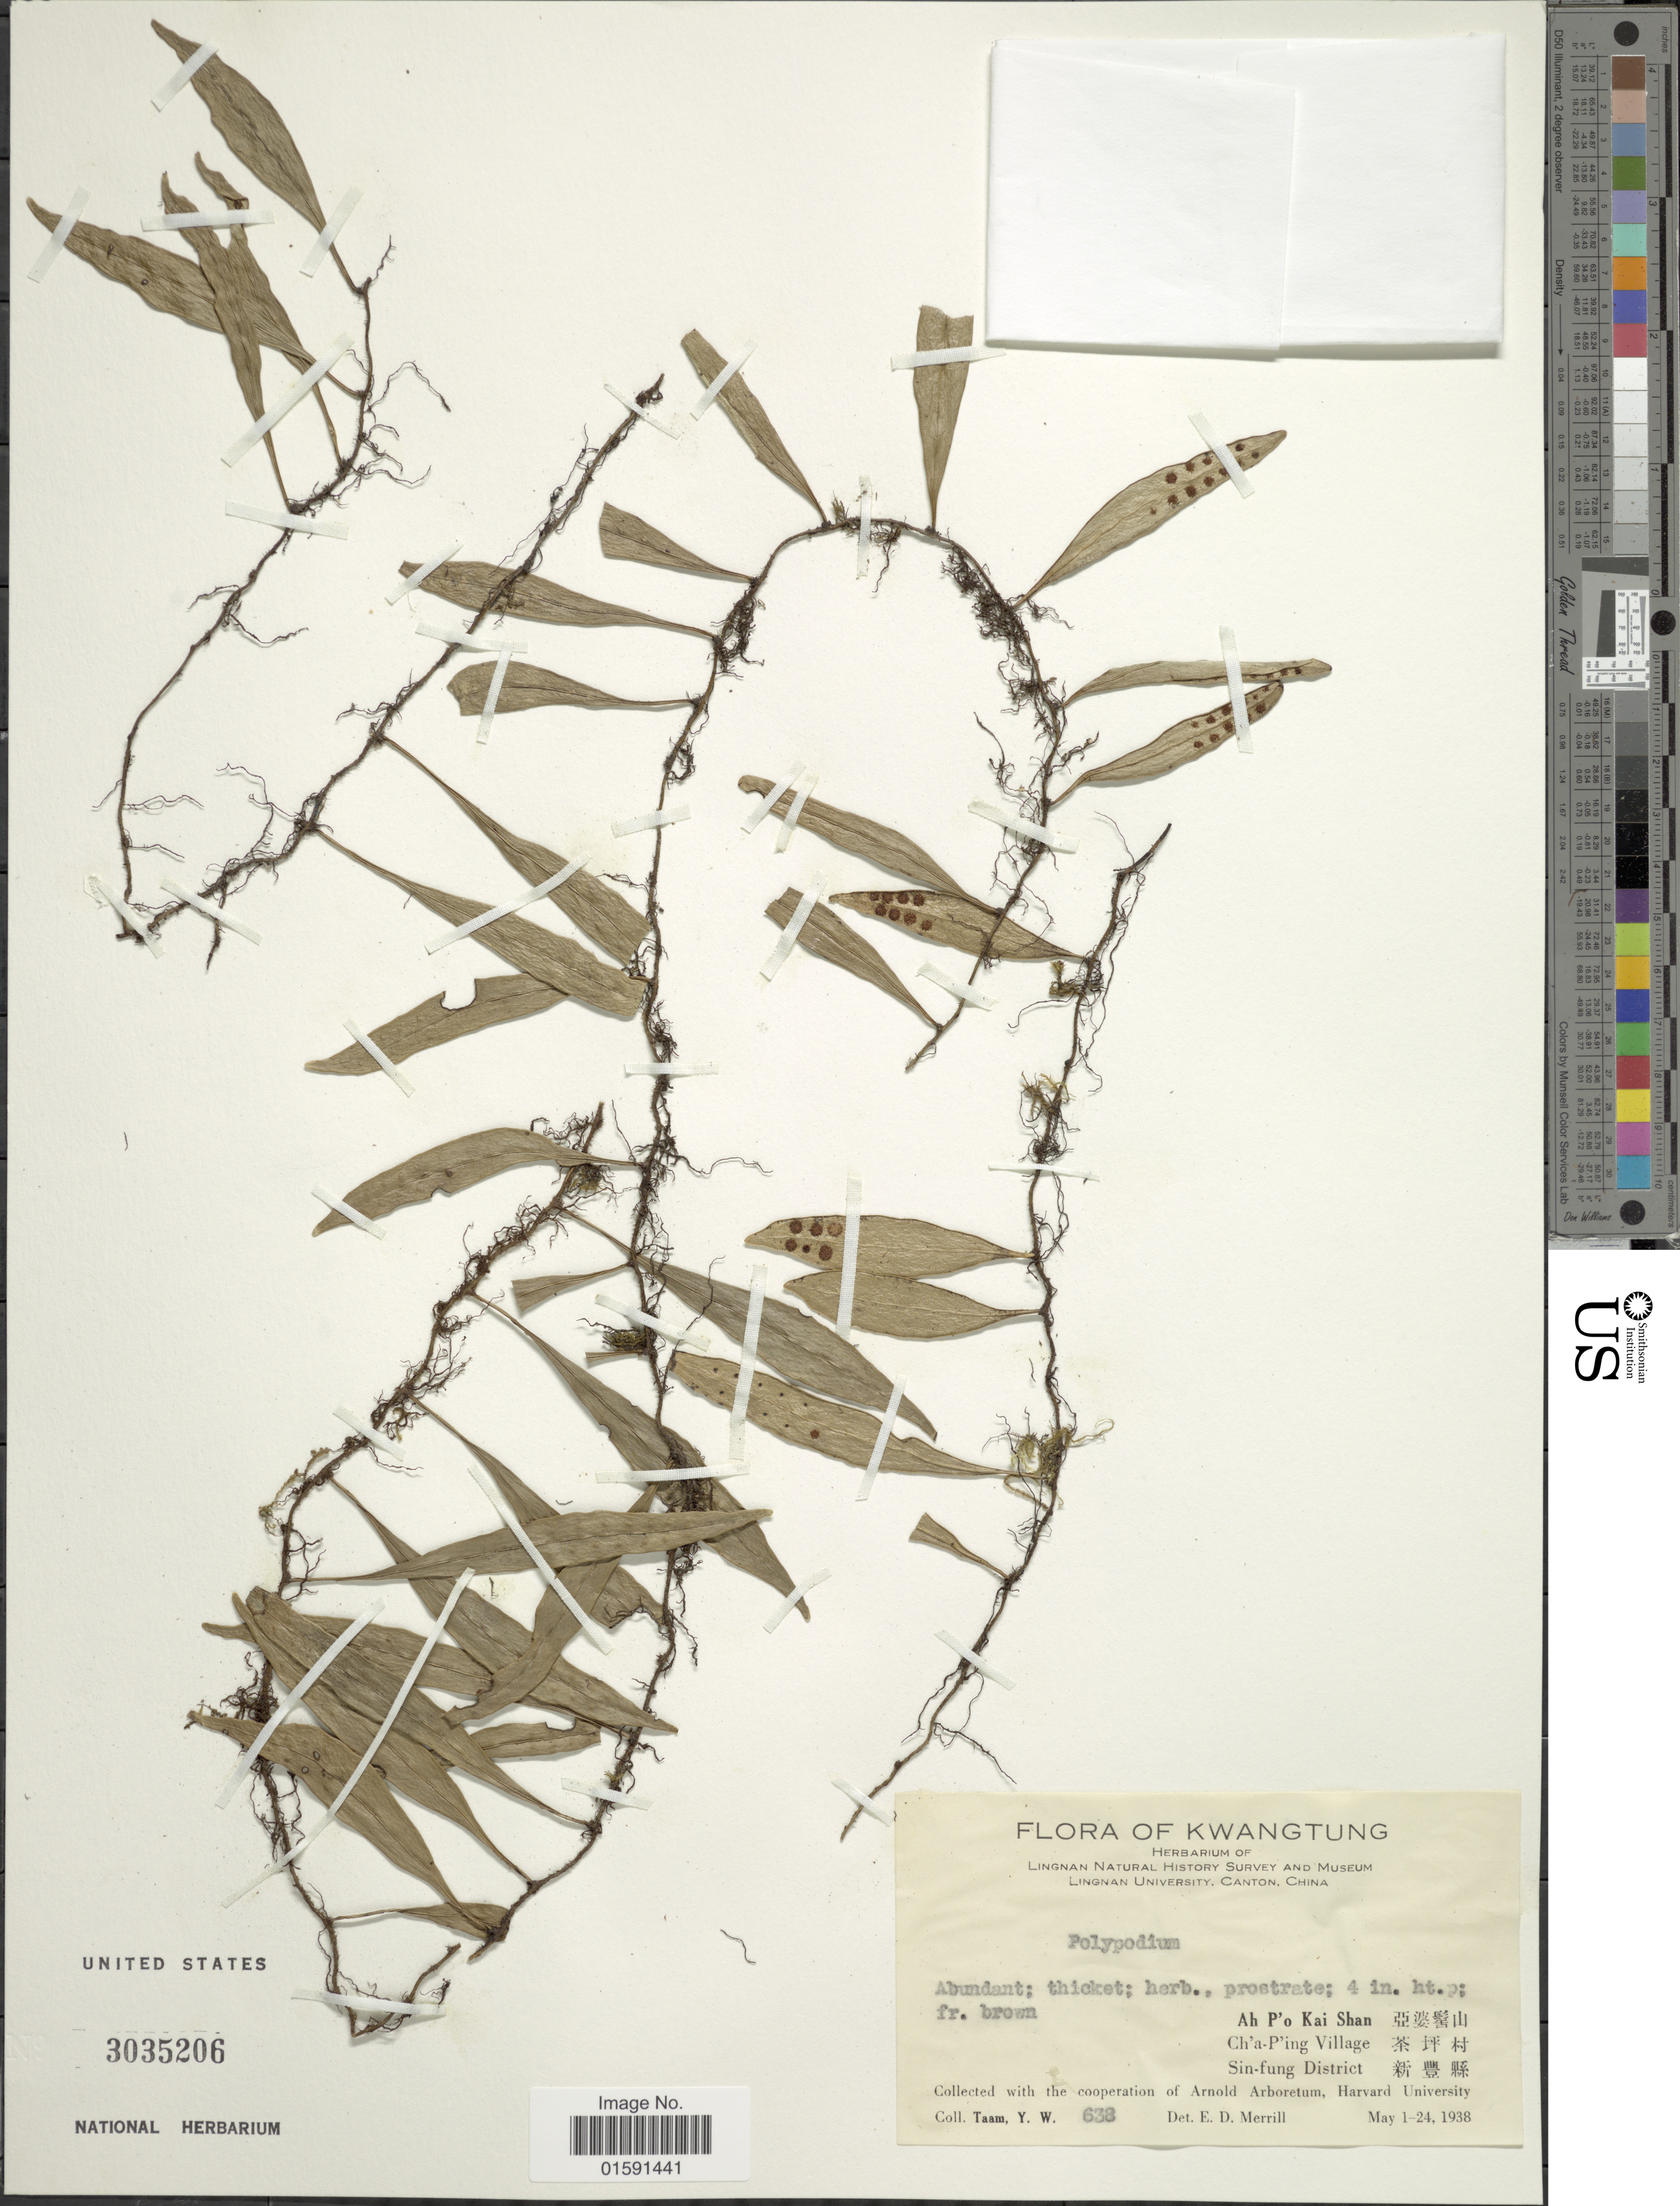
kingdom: Plantae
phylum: Tracheophyta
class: Polypodiopsida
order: Polypodiales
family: Polypodiaceae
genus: Selliguea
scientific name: Selliguea sp.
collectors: Y. W. Taam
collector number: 638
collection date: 1938-05-01/1938-05-24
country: China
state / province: Guangdong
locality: Kwangtung, Ah P'o Kai Shan, Ch'a P' ing Village, Sin-fung District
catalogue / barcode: US 3035206